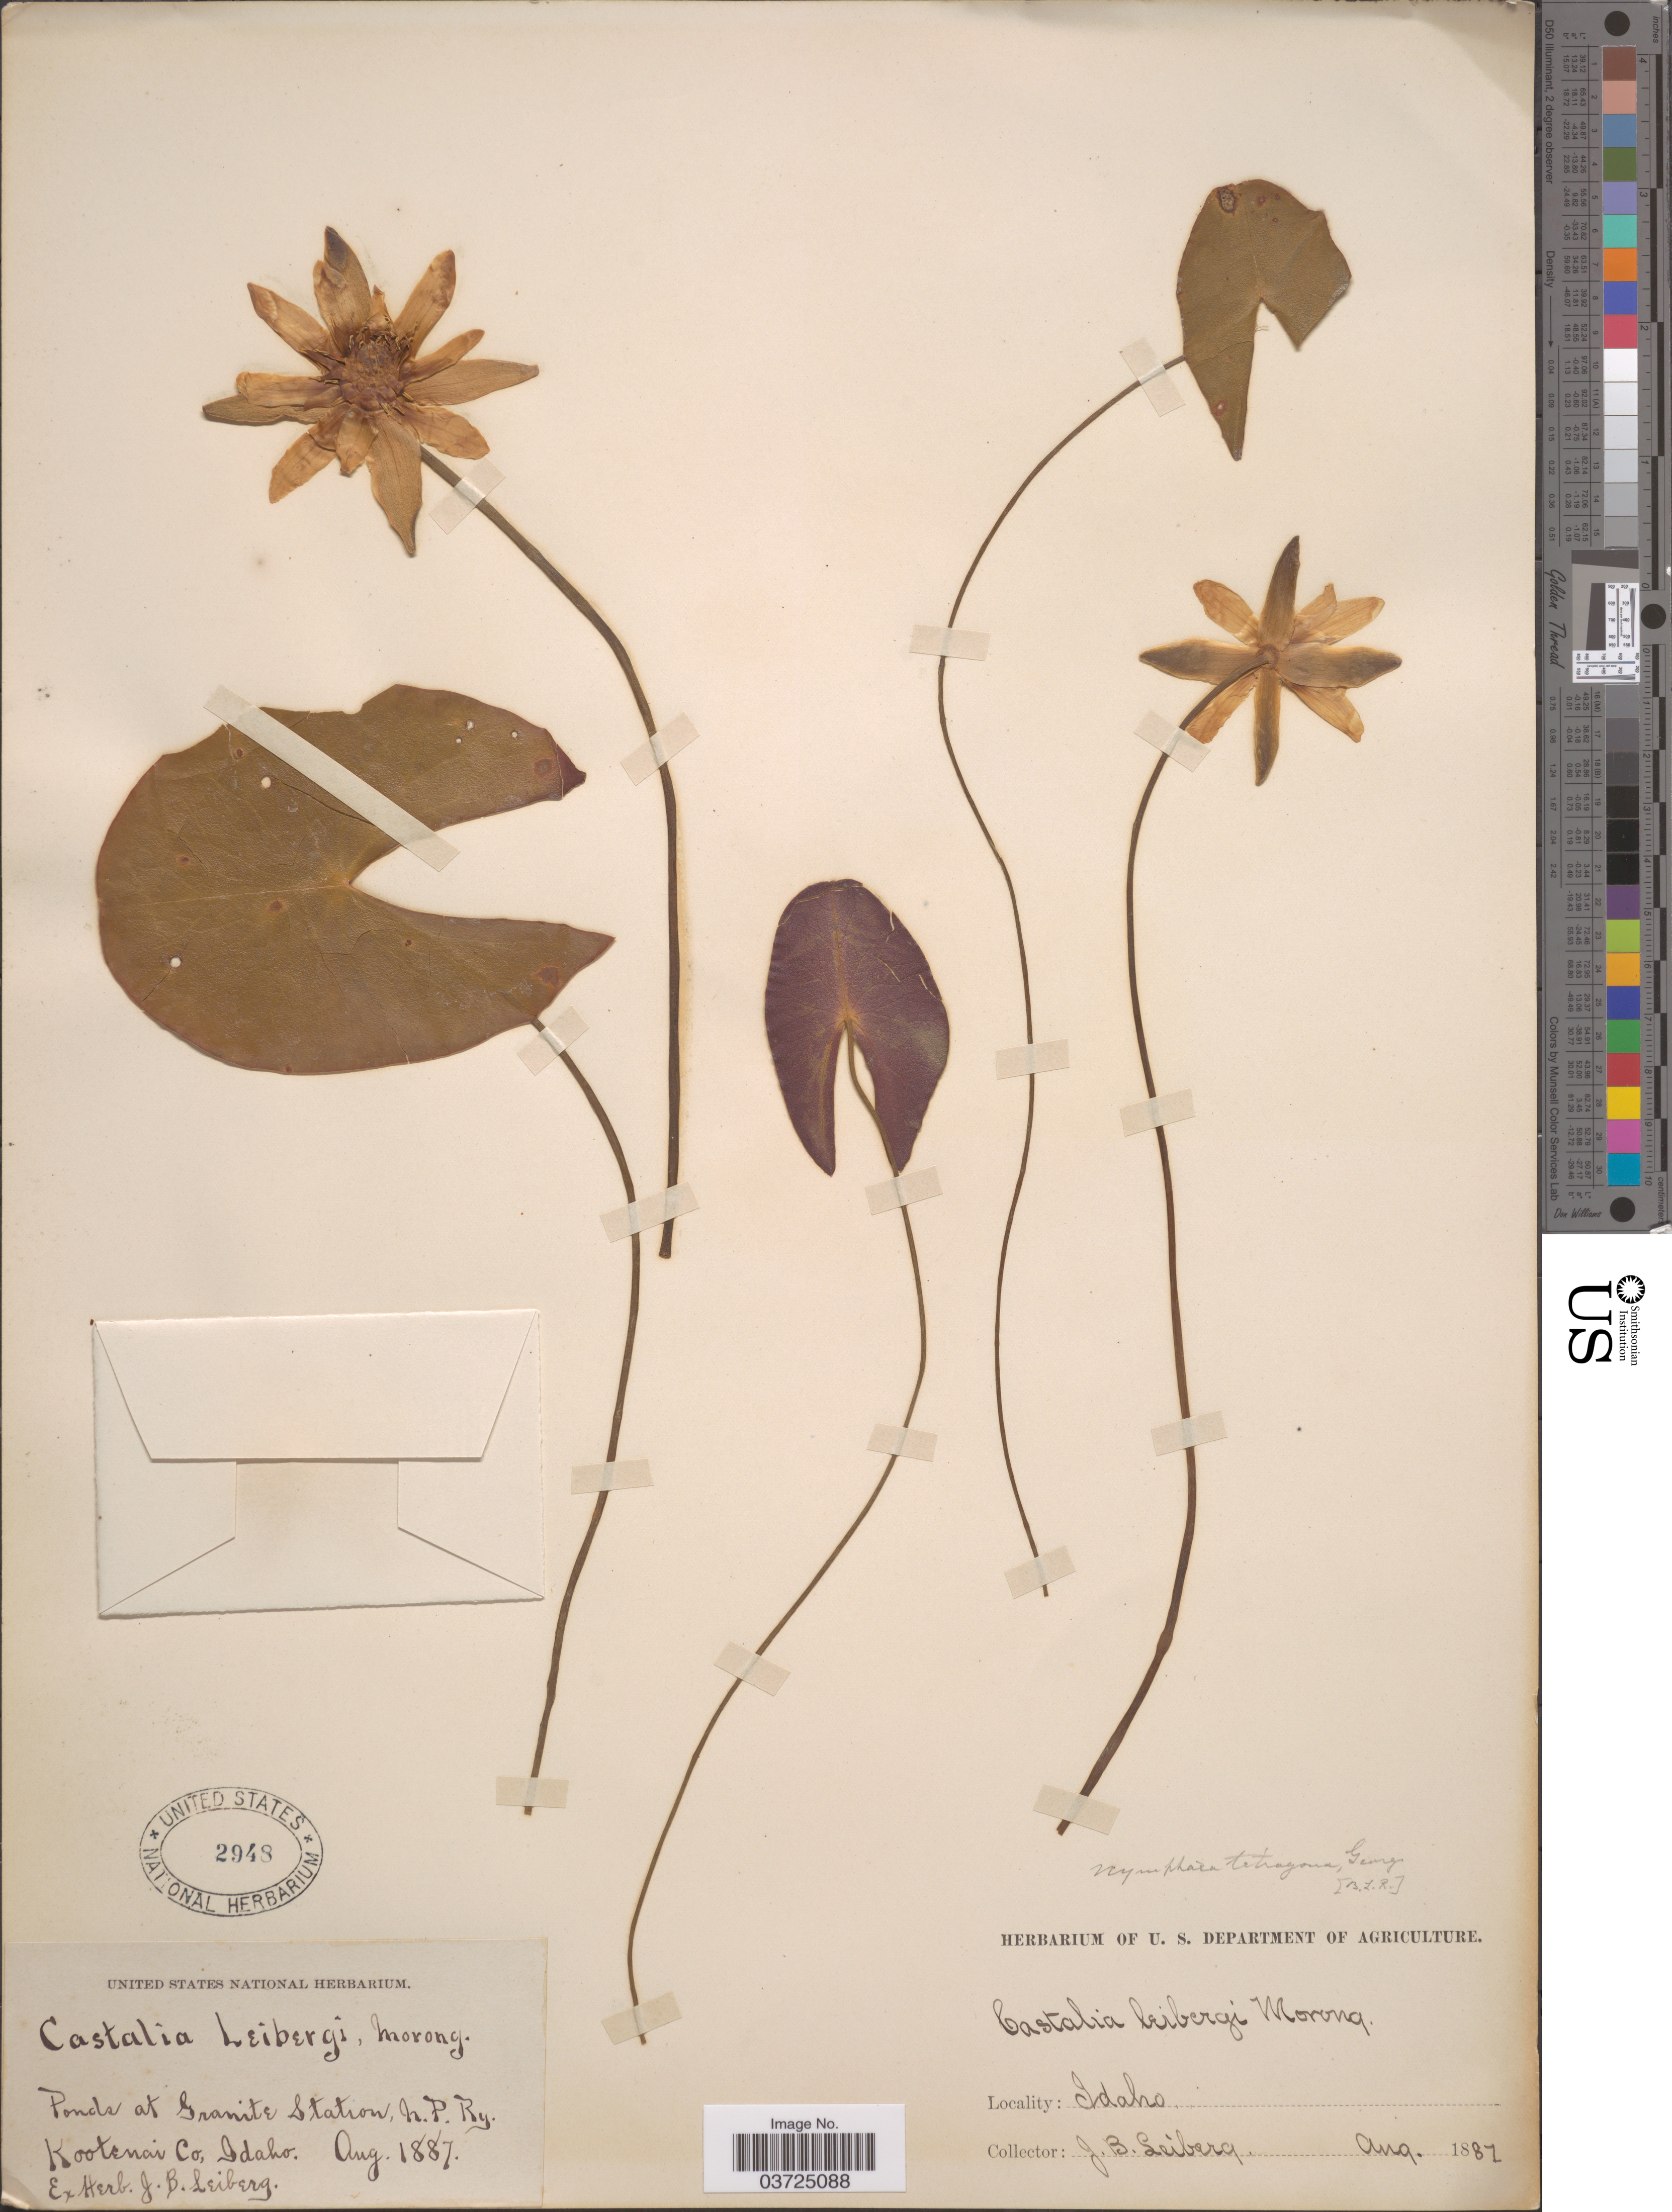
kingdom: Plantae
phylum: Tracheophyta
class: Magnoliopsida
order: Nymphaeales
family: Nymphaeaceae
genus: Nymphaea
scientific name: Nymphaea tetragona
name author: Georgi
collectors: J. B. Leiberg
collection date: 1887-08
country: United States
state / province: Idaho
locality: Granite Station, N.P. Ry. Kootenai Co.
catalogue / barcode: US 2948